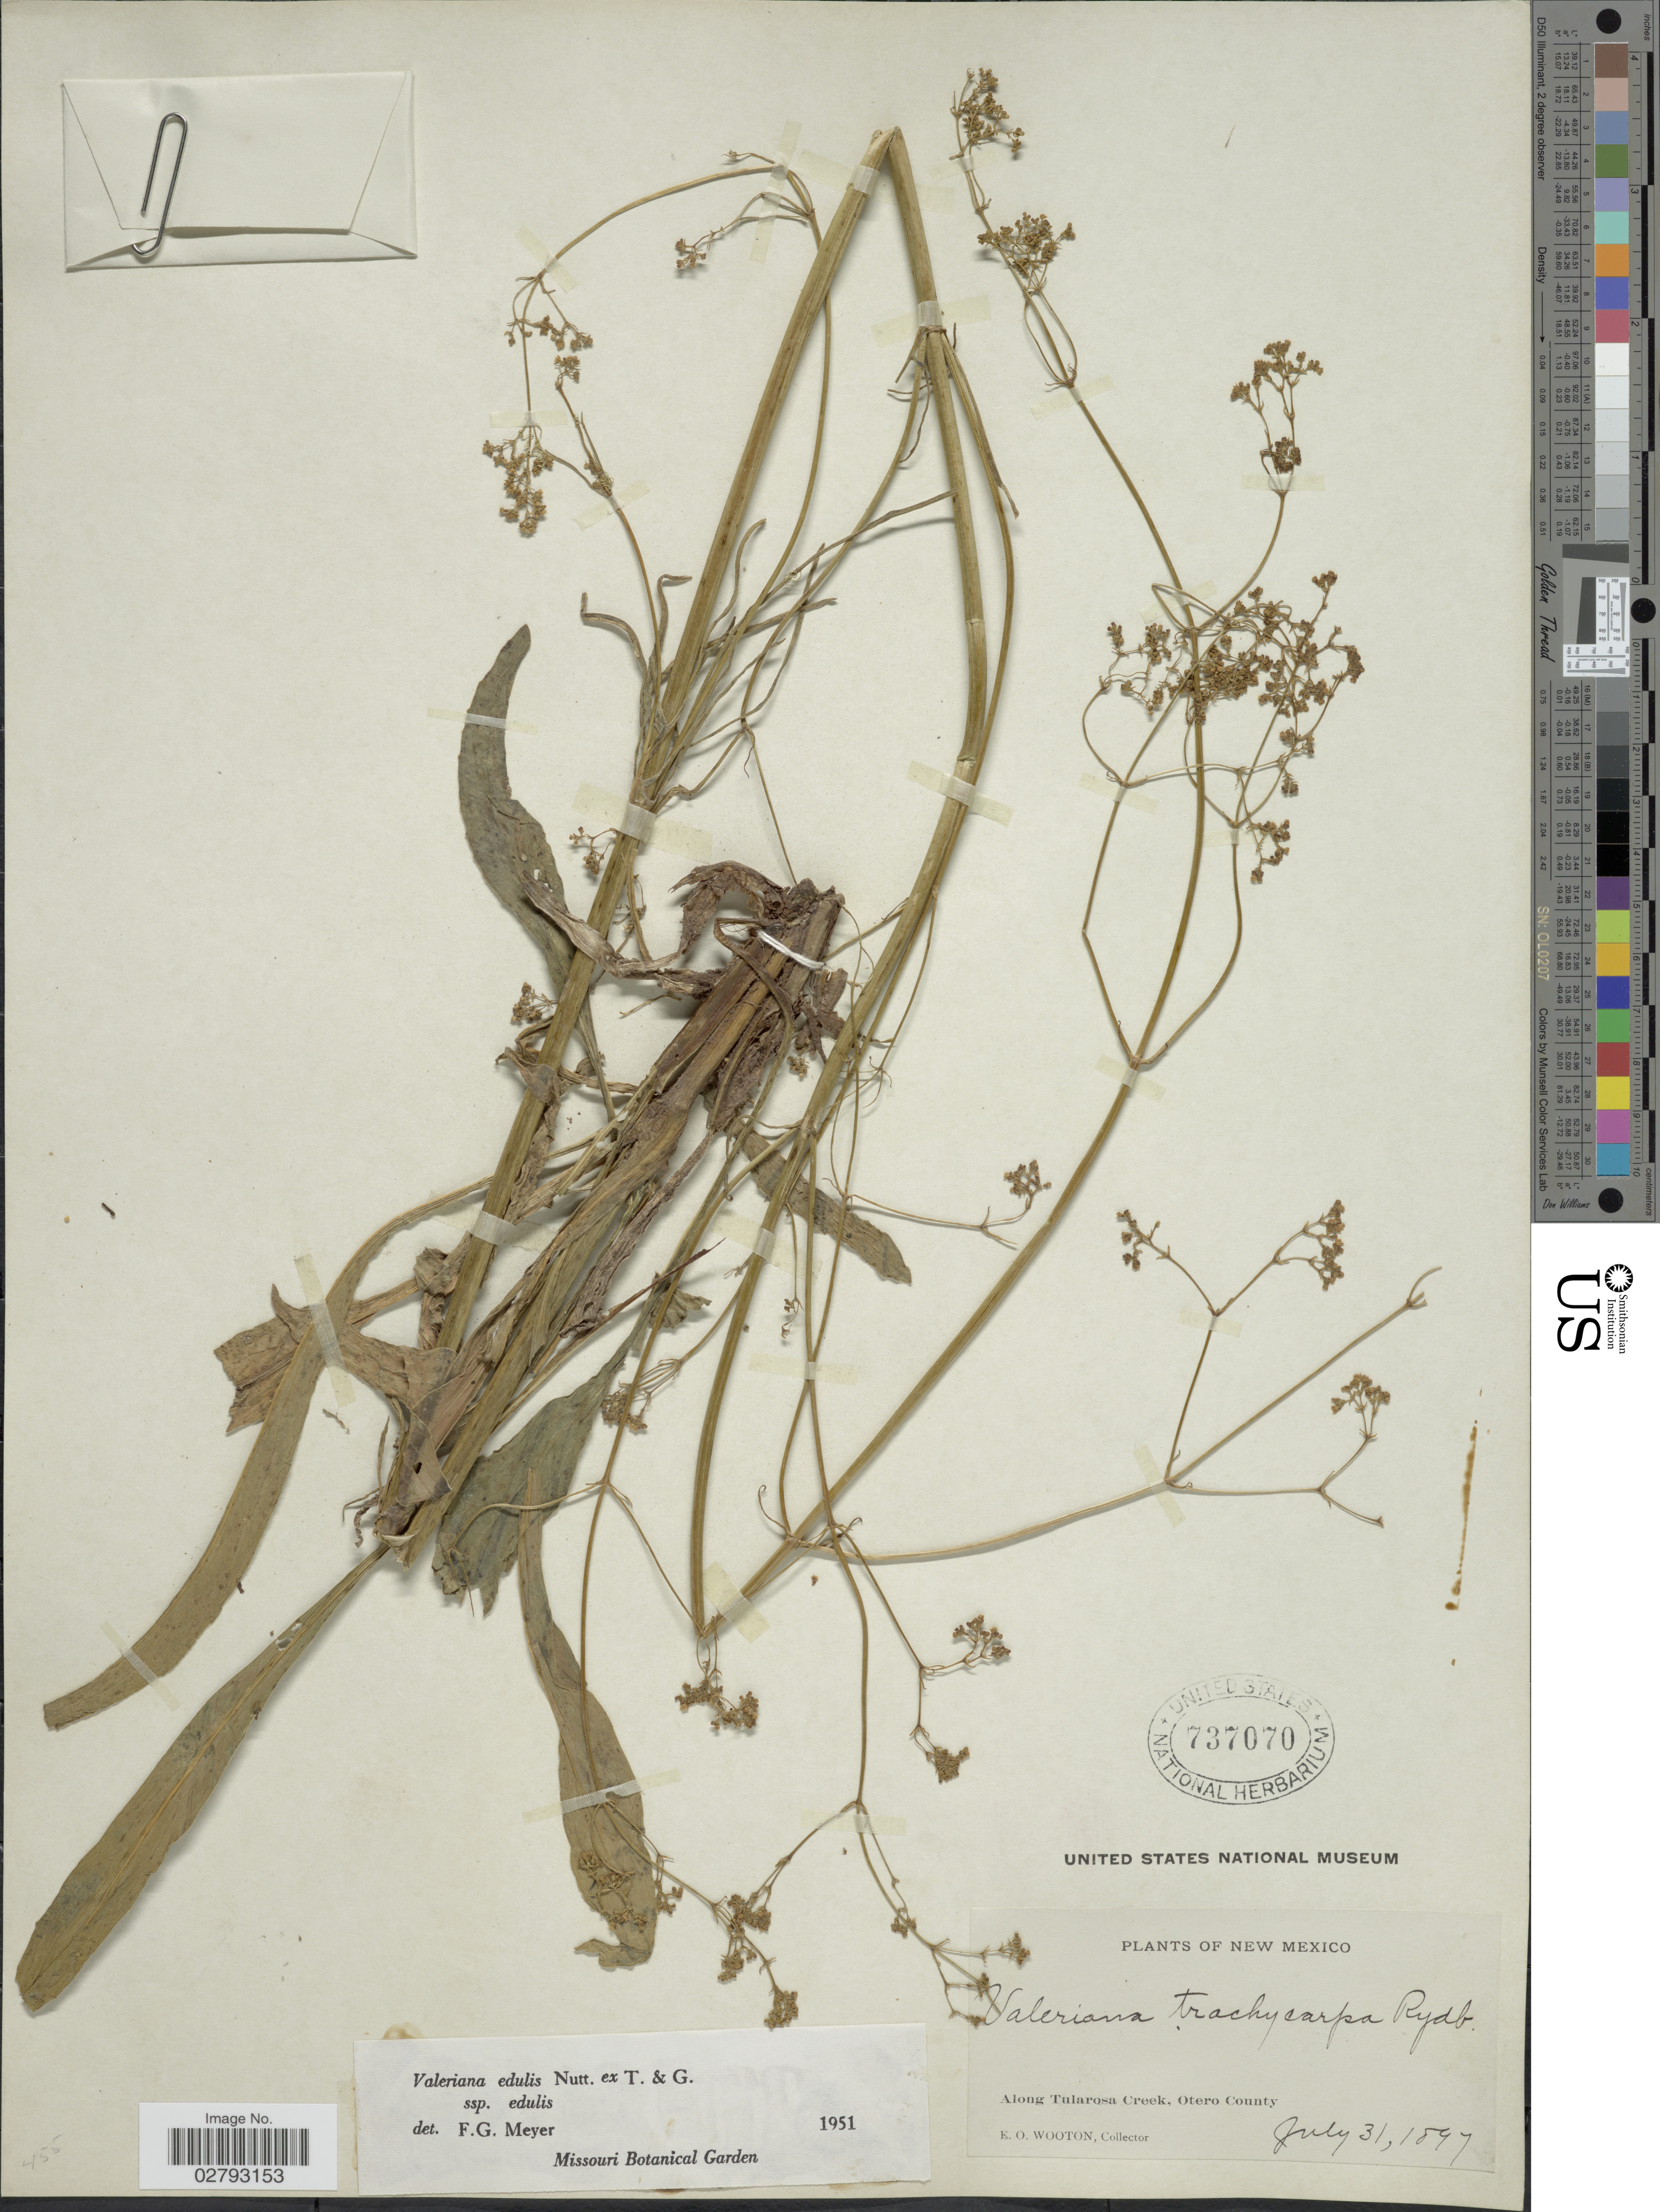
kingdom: Plantae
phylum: Tracheophyta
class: Magnoliopsida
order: Dipsacales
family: Caprifoliaceae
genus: Valeriana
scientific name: Valeriana edulis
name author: Nutt.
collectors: E. O. Wooton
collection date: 1897-07-31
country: United States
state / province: New Mexico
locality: Along Tularosa Creek, Otero County.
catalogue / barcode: US 737070